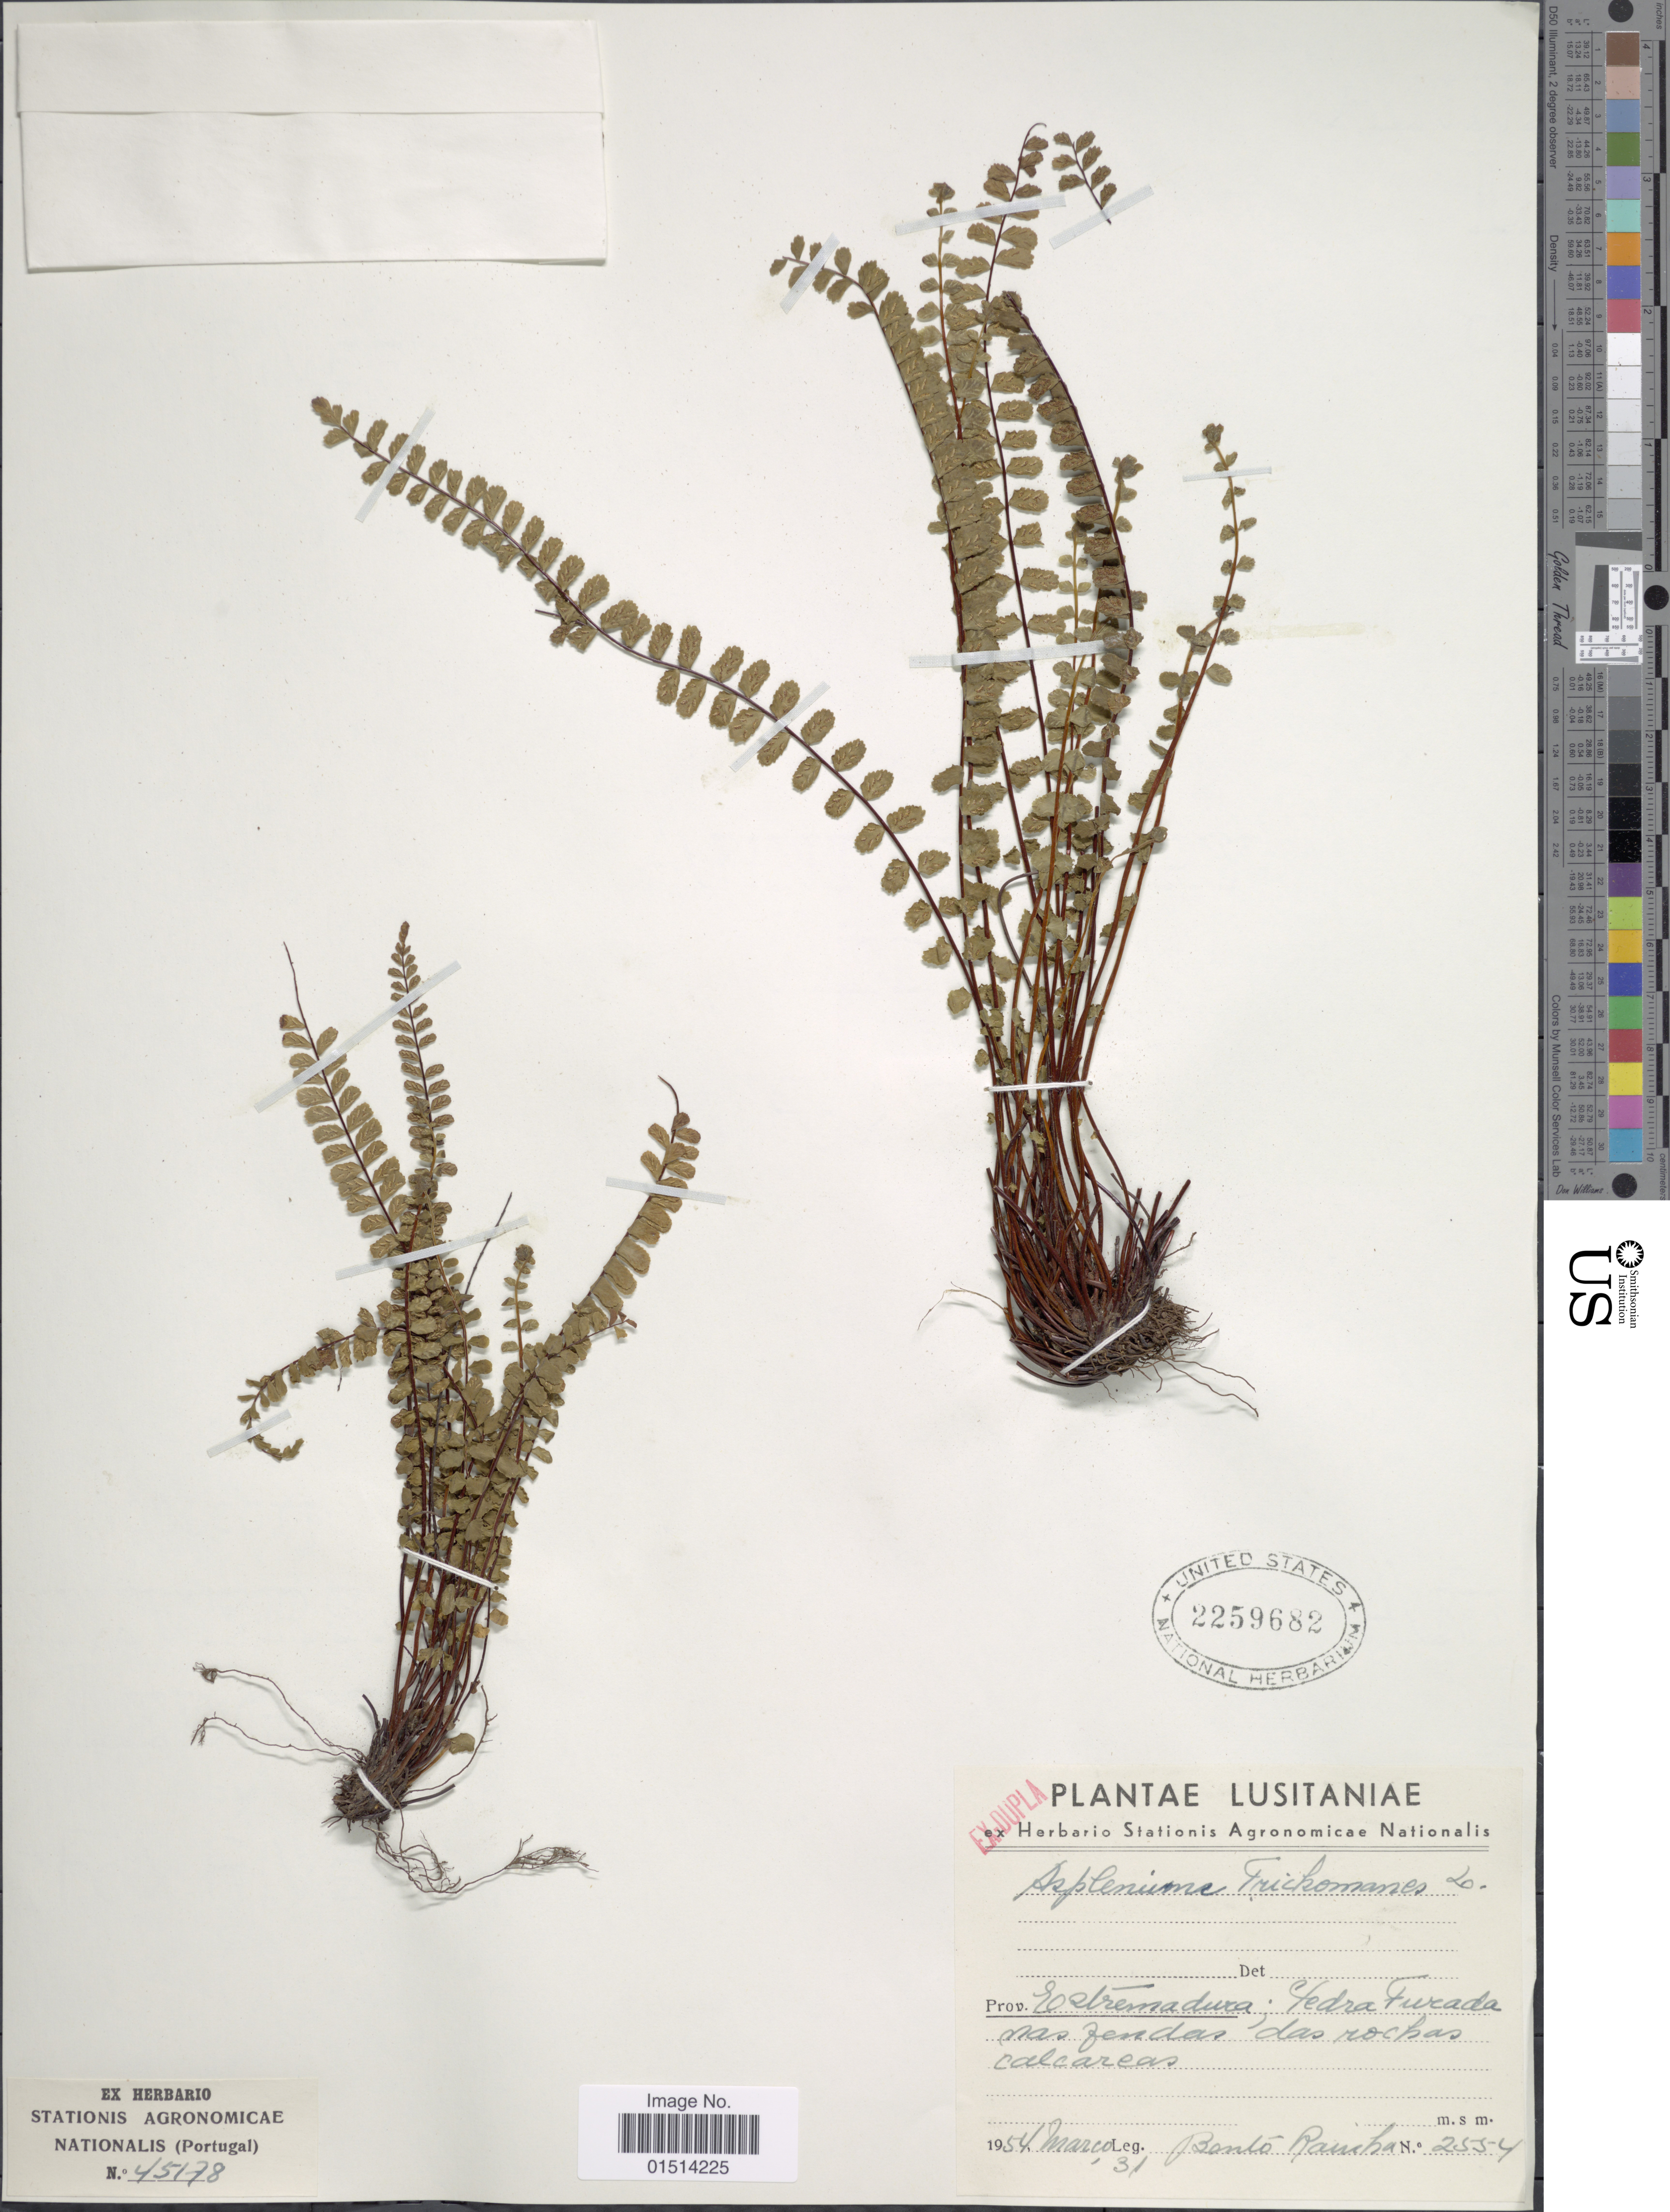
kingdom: Plantae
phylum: Tracheophyta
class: Polypodiopsida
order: Polypodiales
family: Aspleniaceae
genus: Asplenium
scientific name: Asplenium trichomanes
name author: L.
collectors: B. P. Faria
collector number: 2554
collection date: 1954-03-31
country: Portugal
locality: Lusitaniae, Prov. Estremadura; Pedra Furada mas Zendan das rochas calcareas [interpreted]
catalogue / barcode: US 2259682